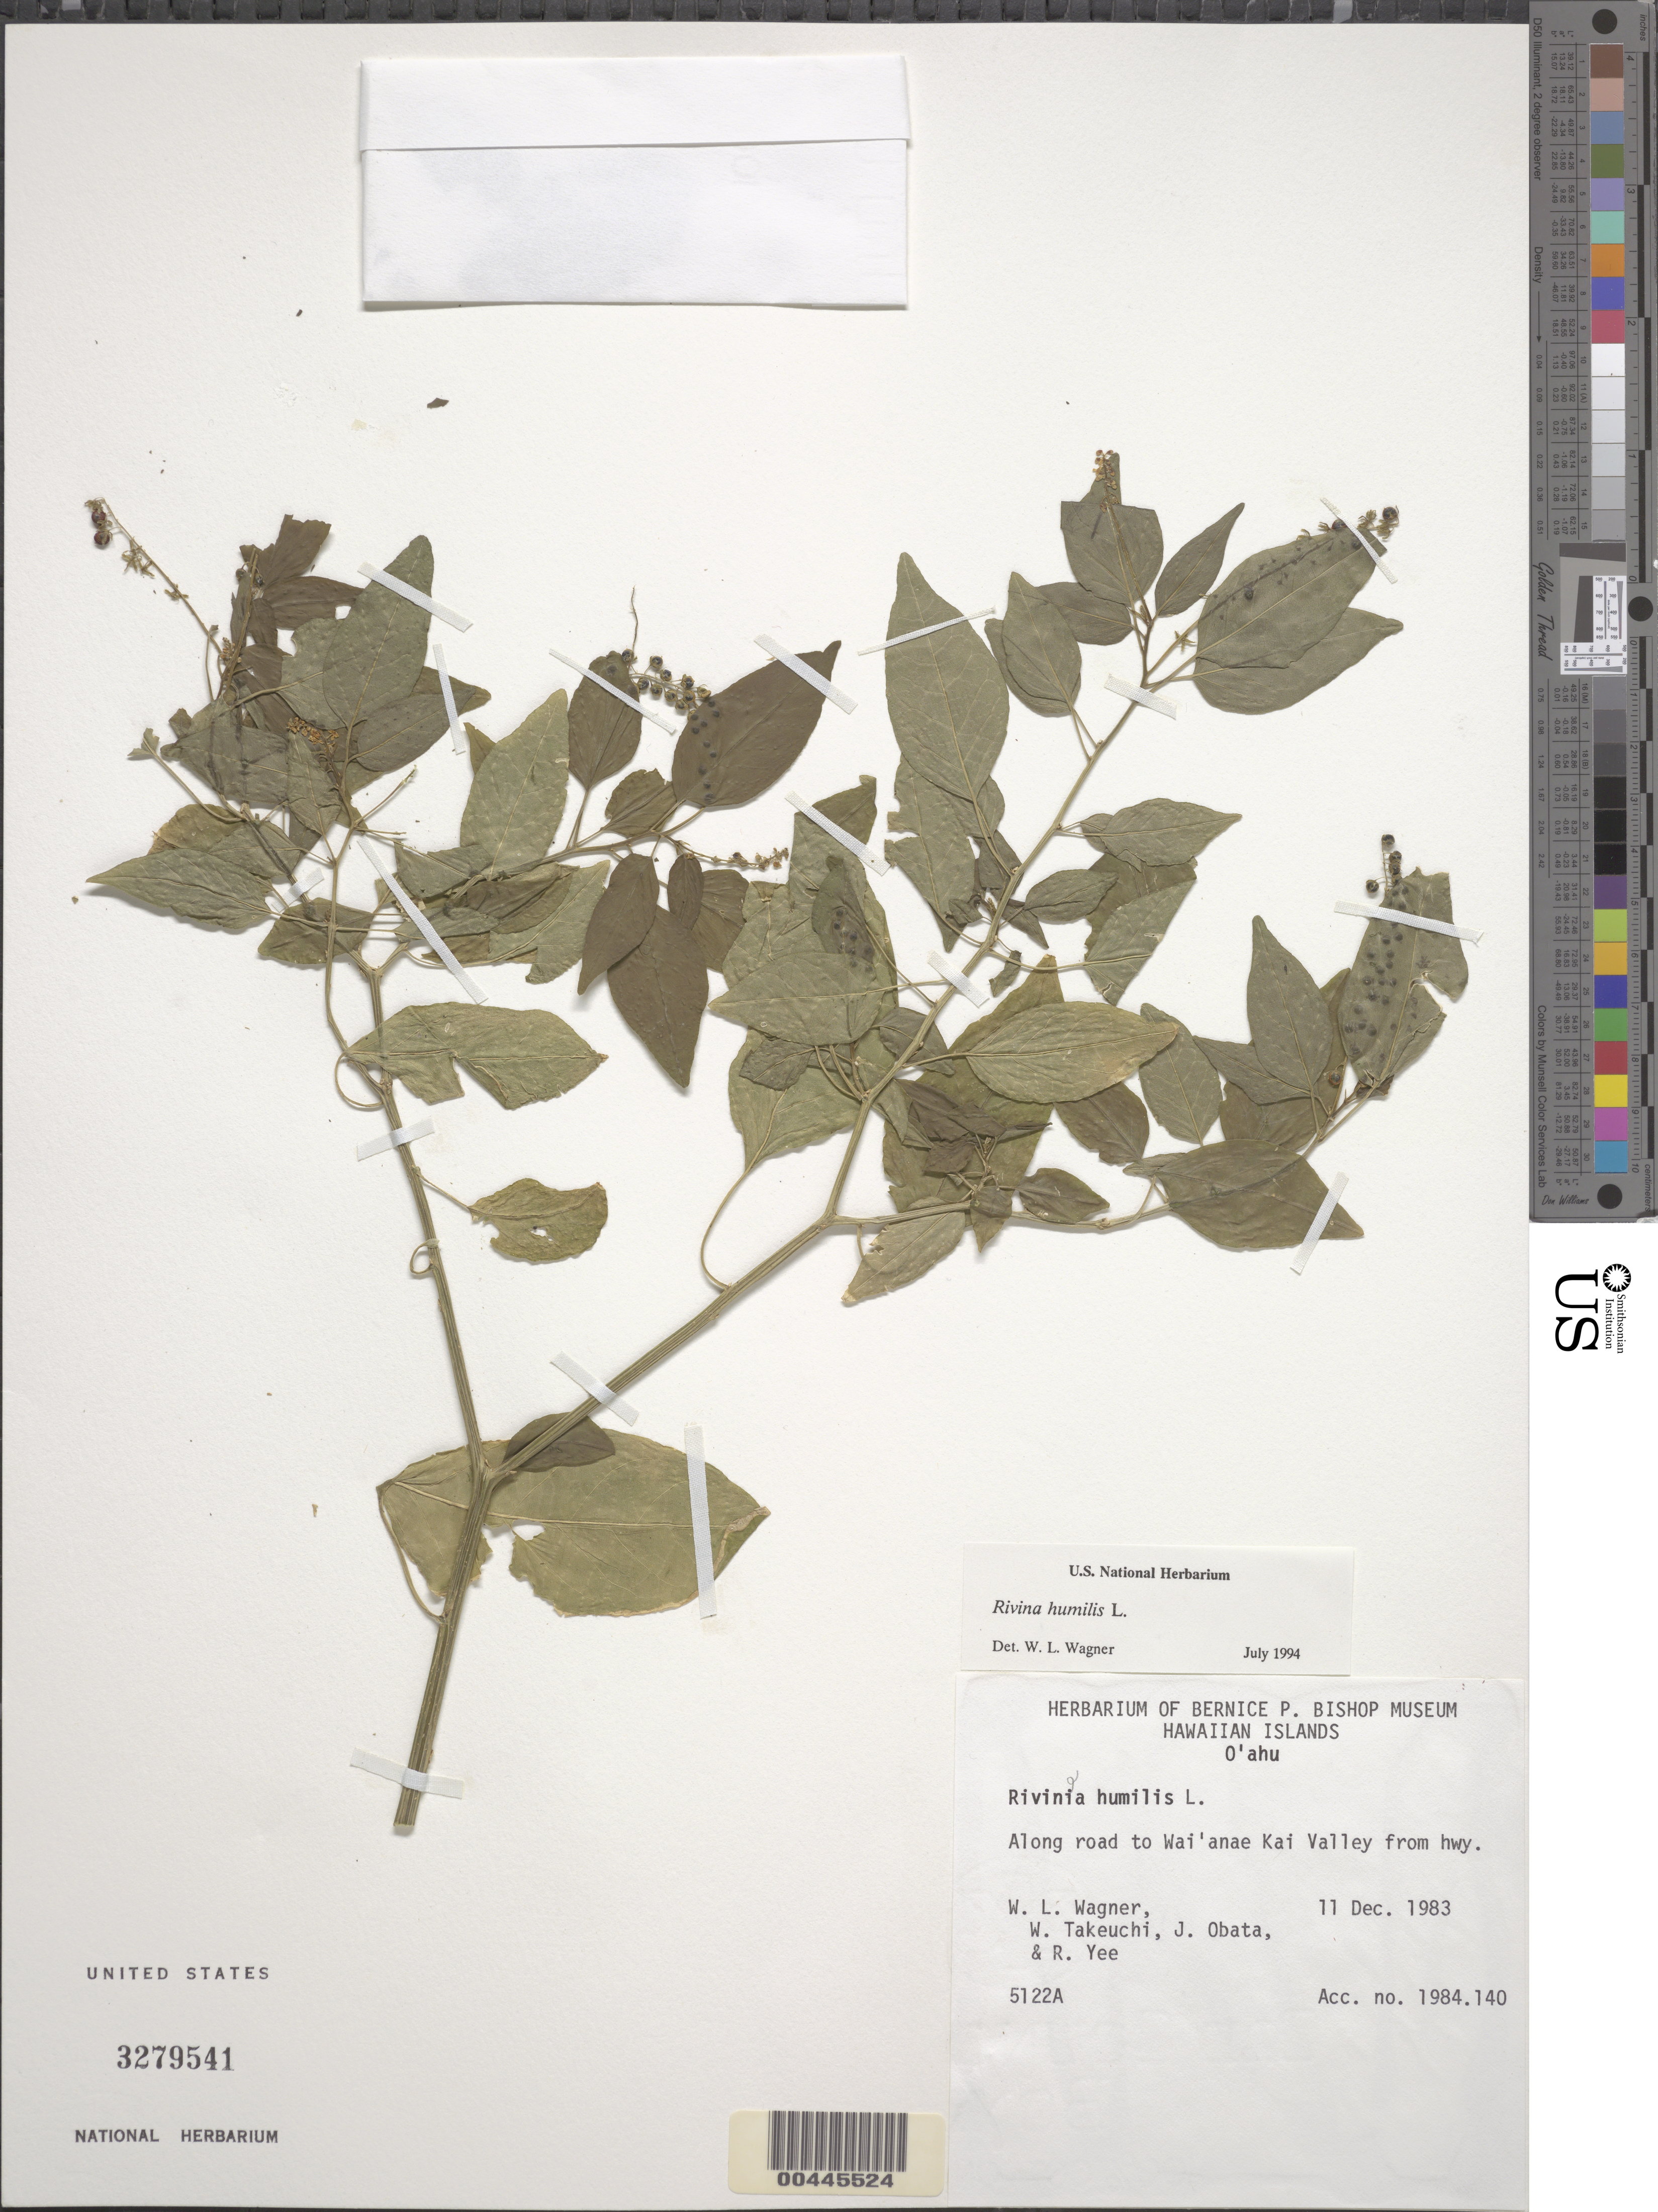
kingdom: Plantae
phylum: Tracheophyta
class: Magnoliopsida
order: Caryophyllales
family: Phytolaccaceae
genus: Rivina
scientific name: Rivina humilis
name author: L.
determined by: Wagner, W. L., (BOT), Smithsonian Institution - National Museum of Natural History (UNITED STATES)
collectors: W. L. Wagner, W. N. Takeuchi, J. Obata & R. Yee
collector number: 5122a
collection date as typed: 11 Dec 1983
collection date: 1983-12-11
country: United States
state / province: Hawaii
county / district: Honolulu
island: Oahu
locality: Along road to Waianae Kai Valley, from hwy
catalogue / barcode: US 3279541